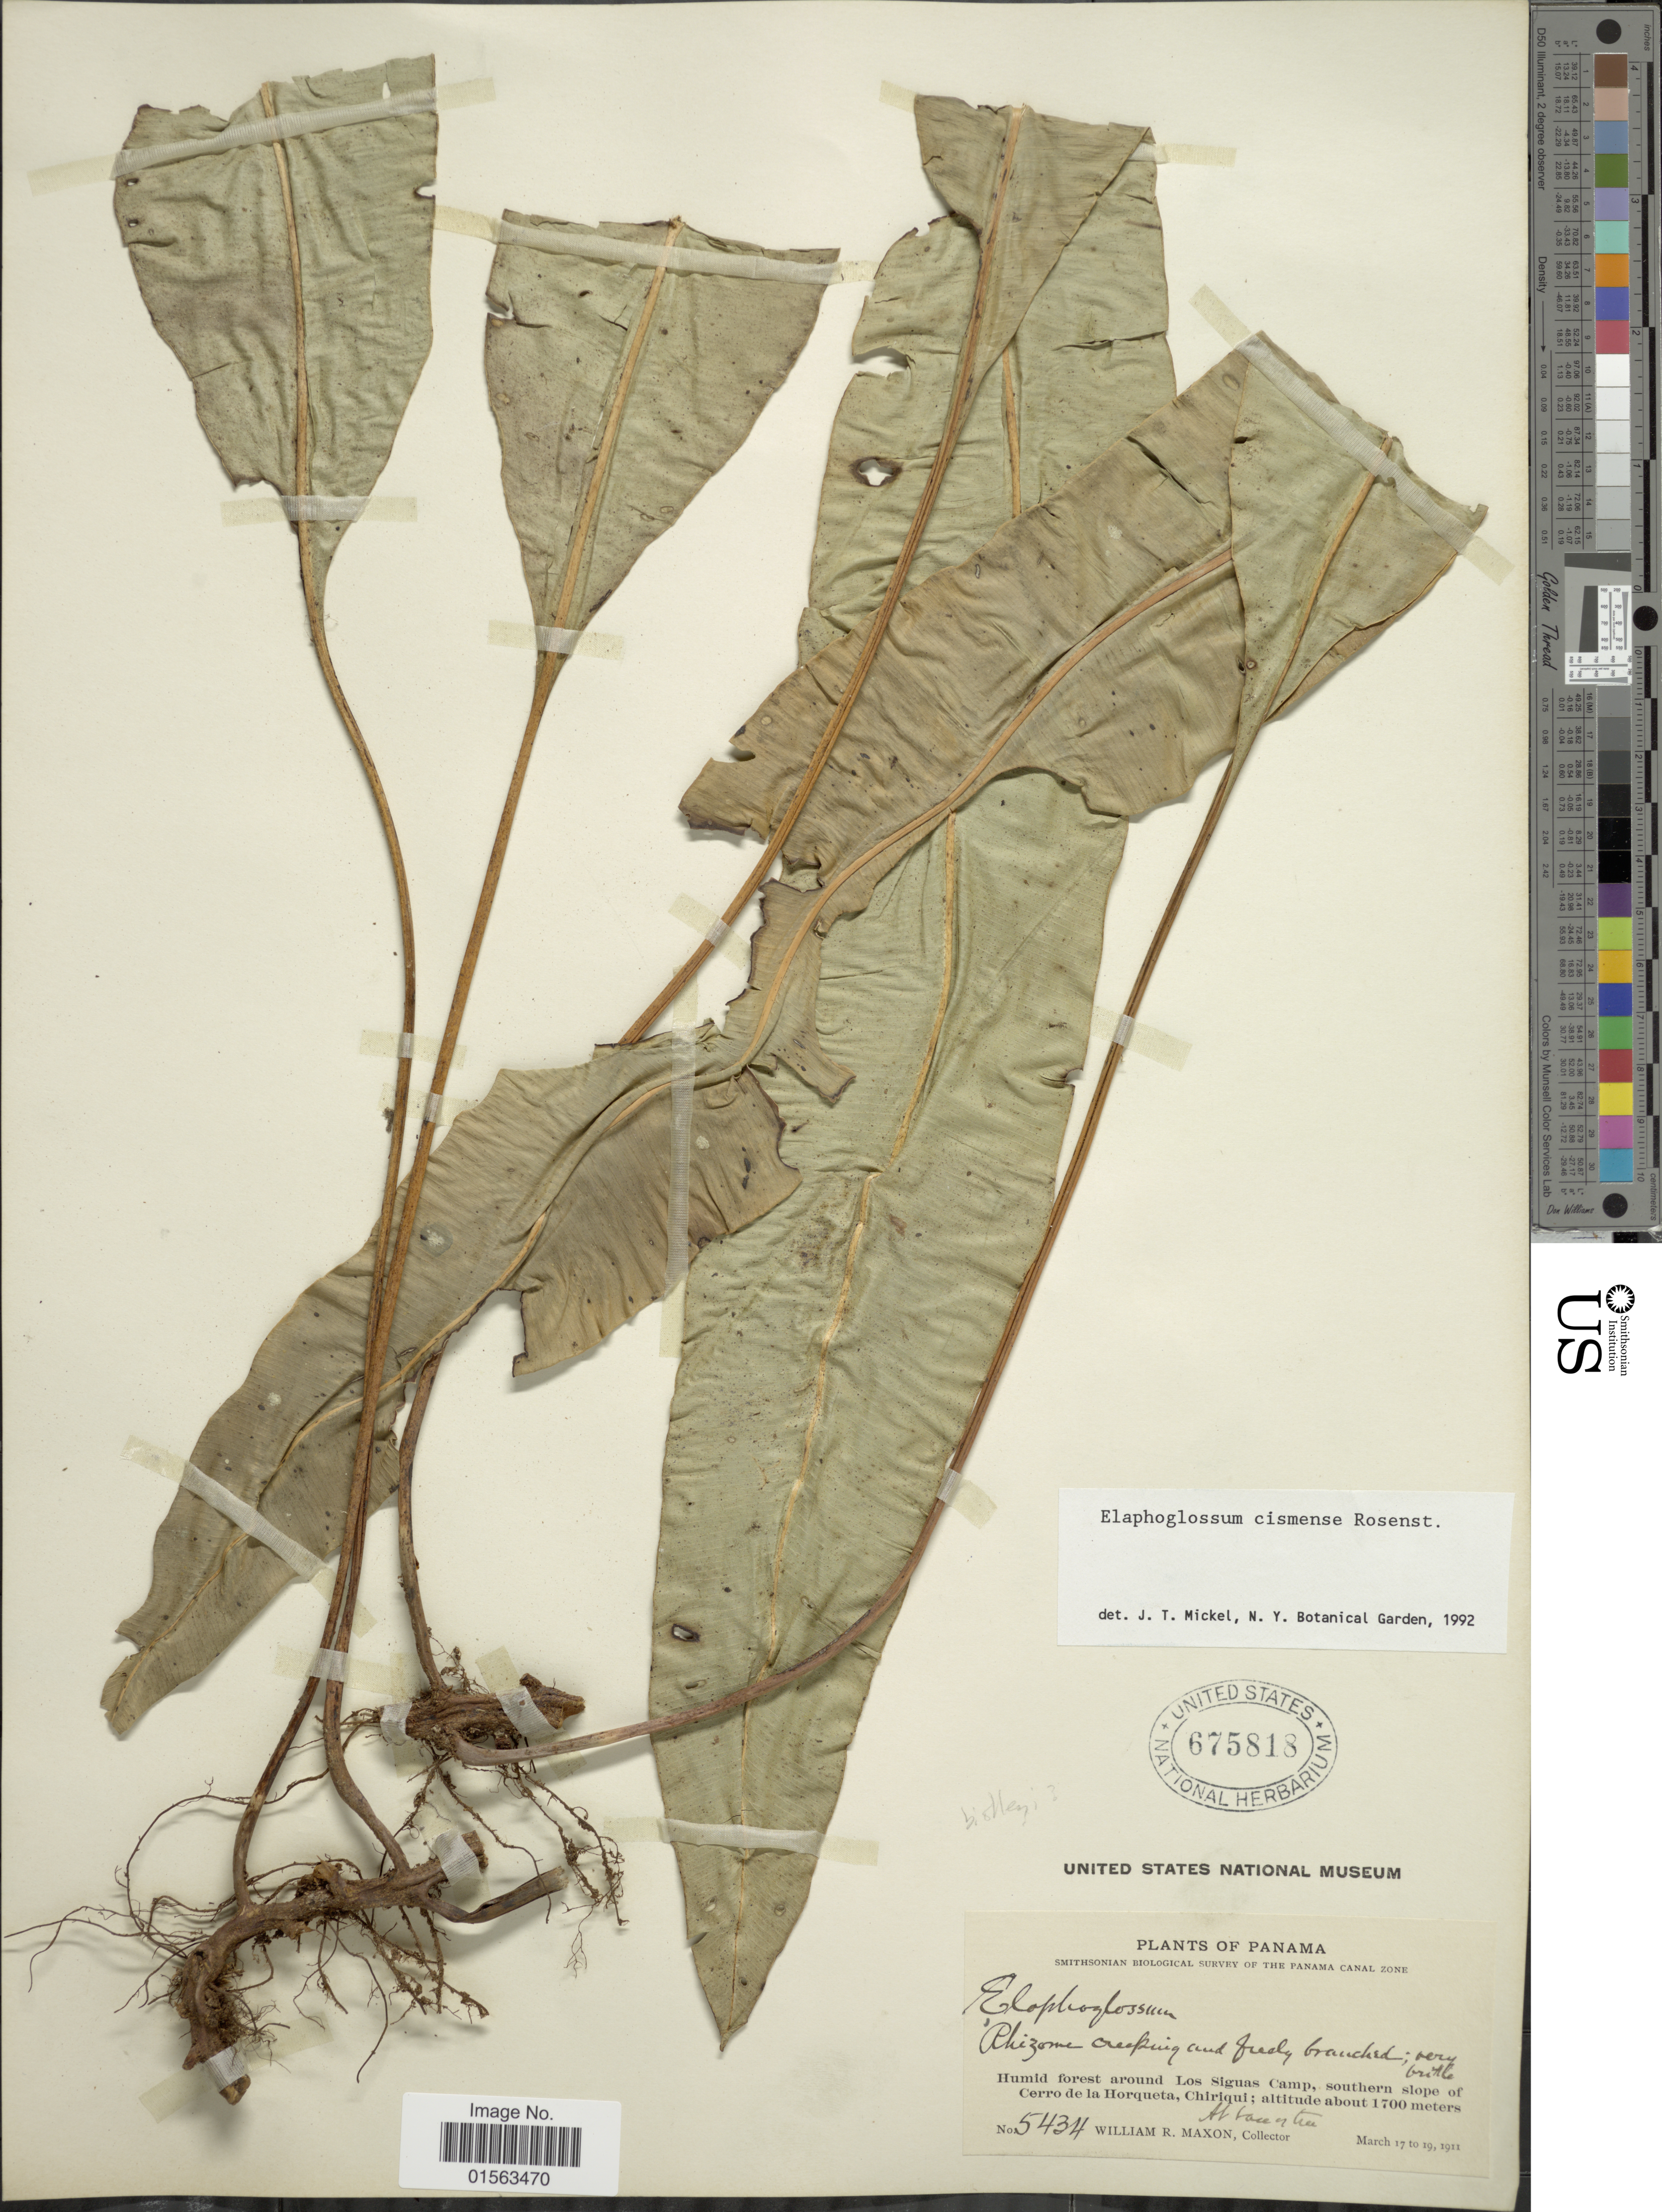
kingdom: Plantae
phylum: Tracheophyta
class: Polypodiopsida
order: Polypodiales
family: Dryopteridaceae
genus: Elaphoglossum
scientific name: Elaphoglossum cismense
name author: Rosenst.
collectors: W. R. Maxon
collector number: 5434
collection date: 1911-03-17/1911-03-19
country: Panama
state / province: Chiriqui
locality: Humid forest around Los Siguas Camp, southern slope of Cerro de la Horqueta, Chiriqui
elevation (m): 1700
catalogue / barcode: US 675818